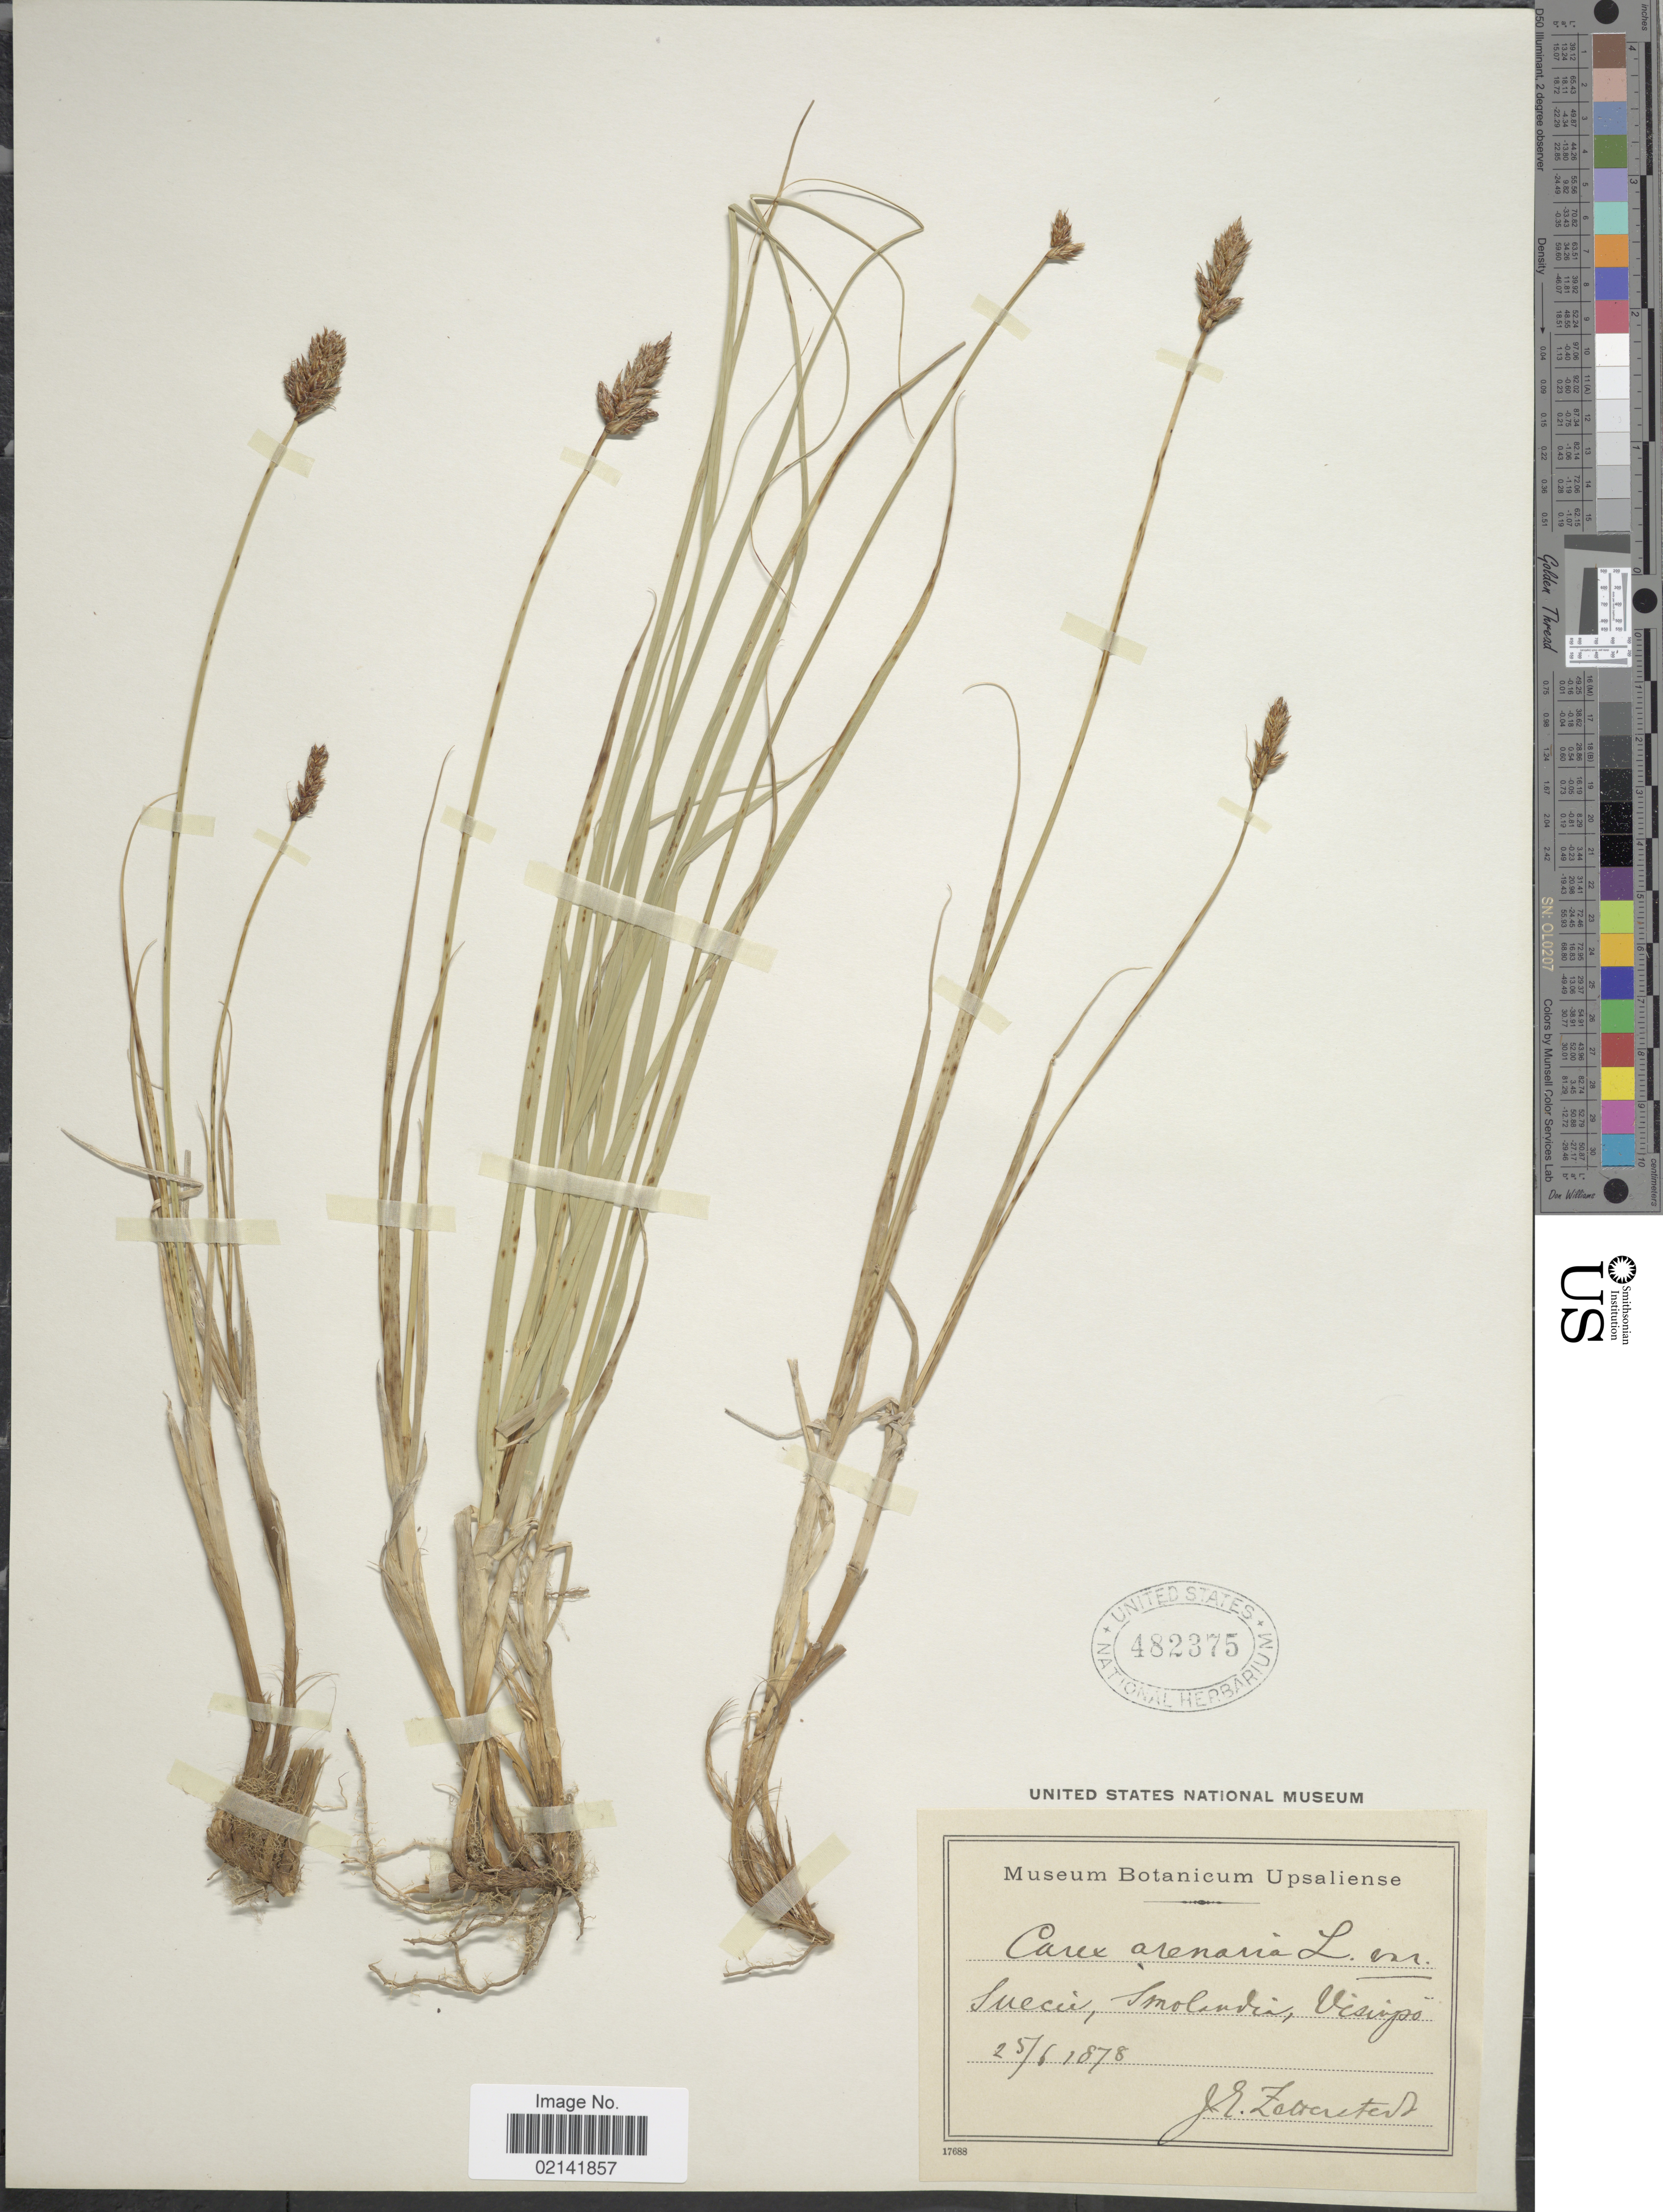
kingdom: Plantae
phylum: Tracheophyta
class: Liliopsida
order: Poales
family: Cyperaceae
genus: Carex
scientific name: Carex arenaria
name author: L.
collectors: J.E. Zetterstedt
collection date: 1878-06-25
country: Sweden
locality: Suecia, Smolandia, Visingsö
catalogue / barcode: US 482375